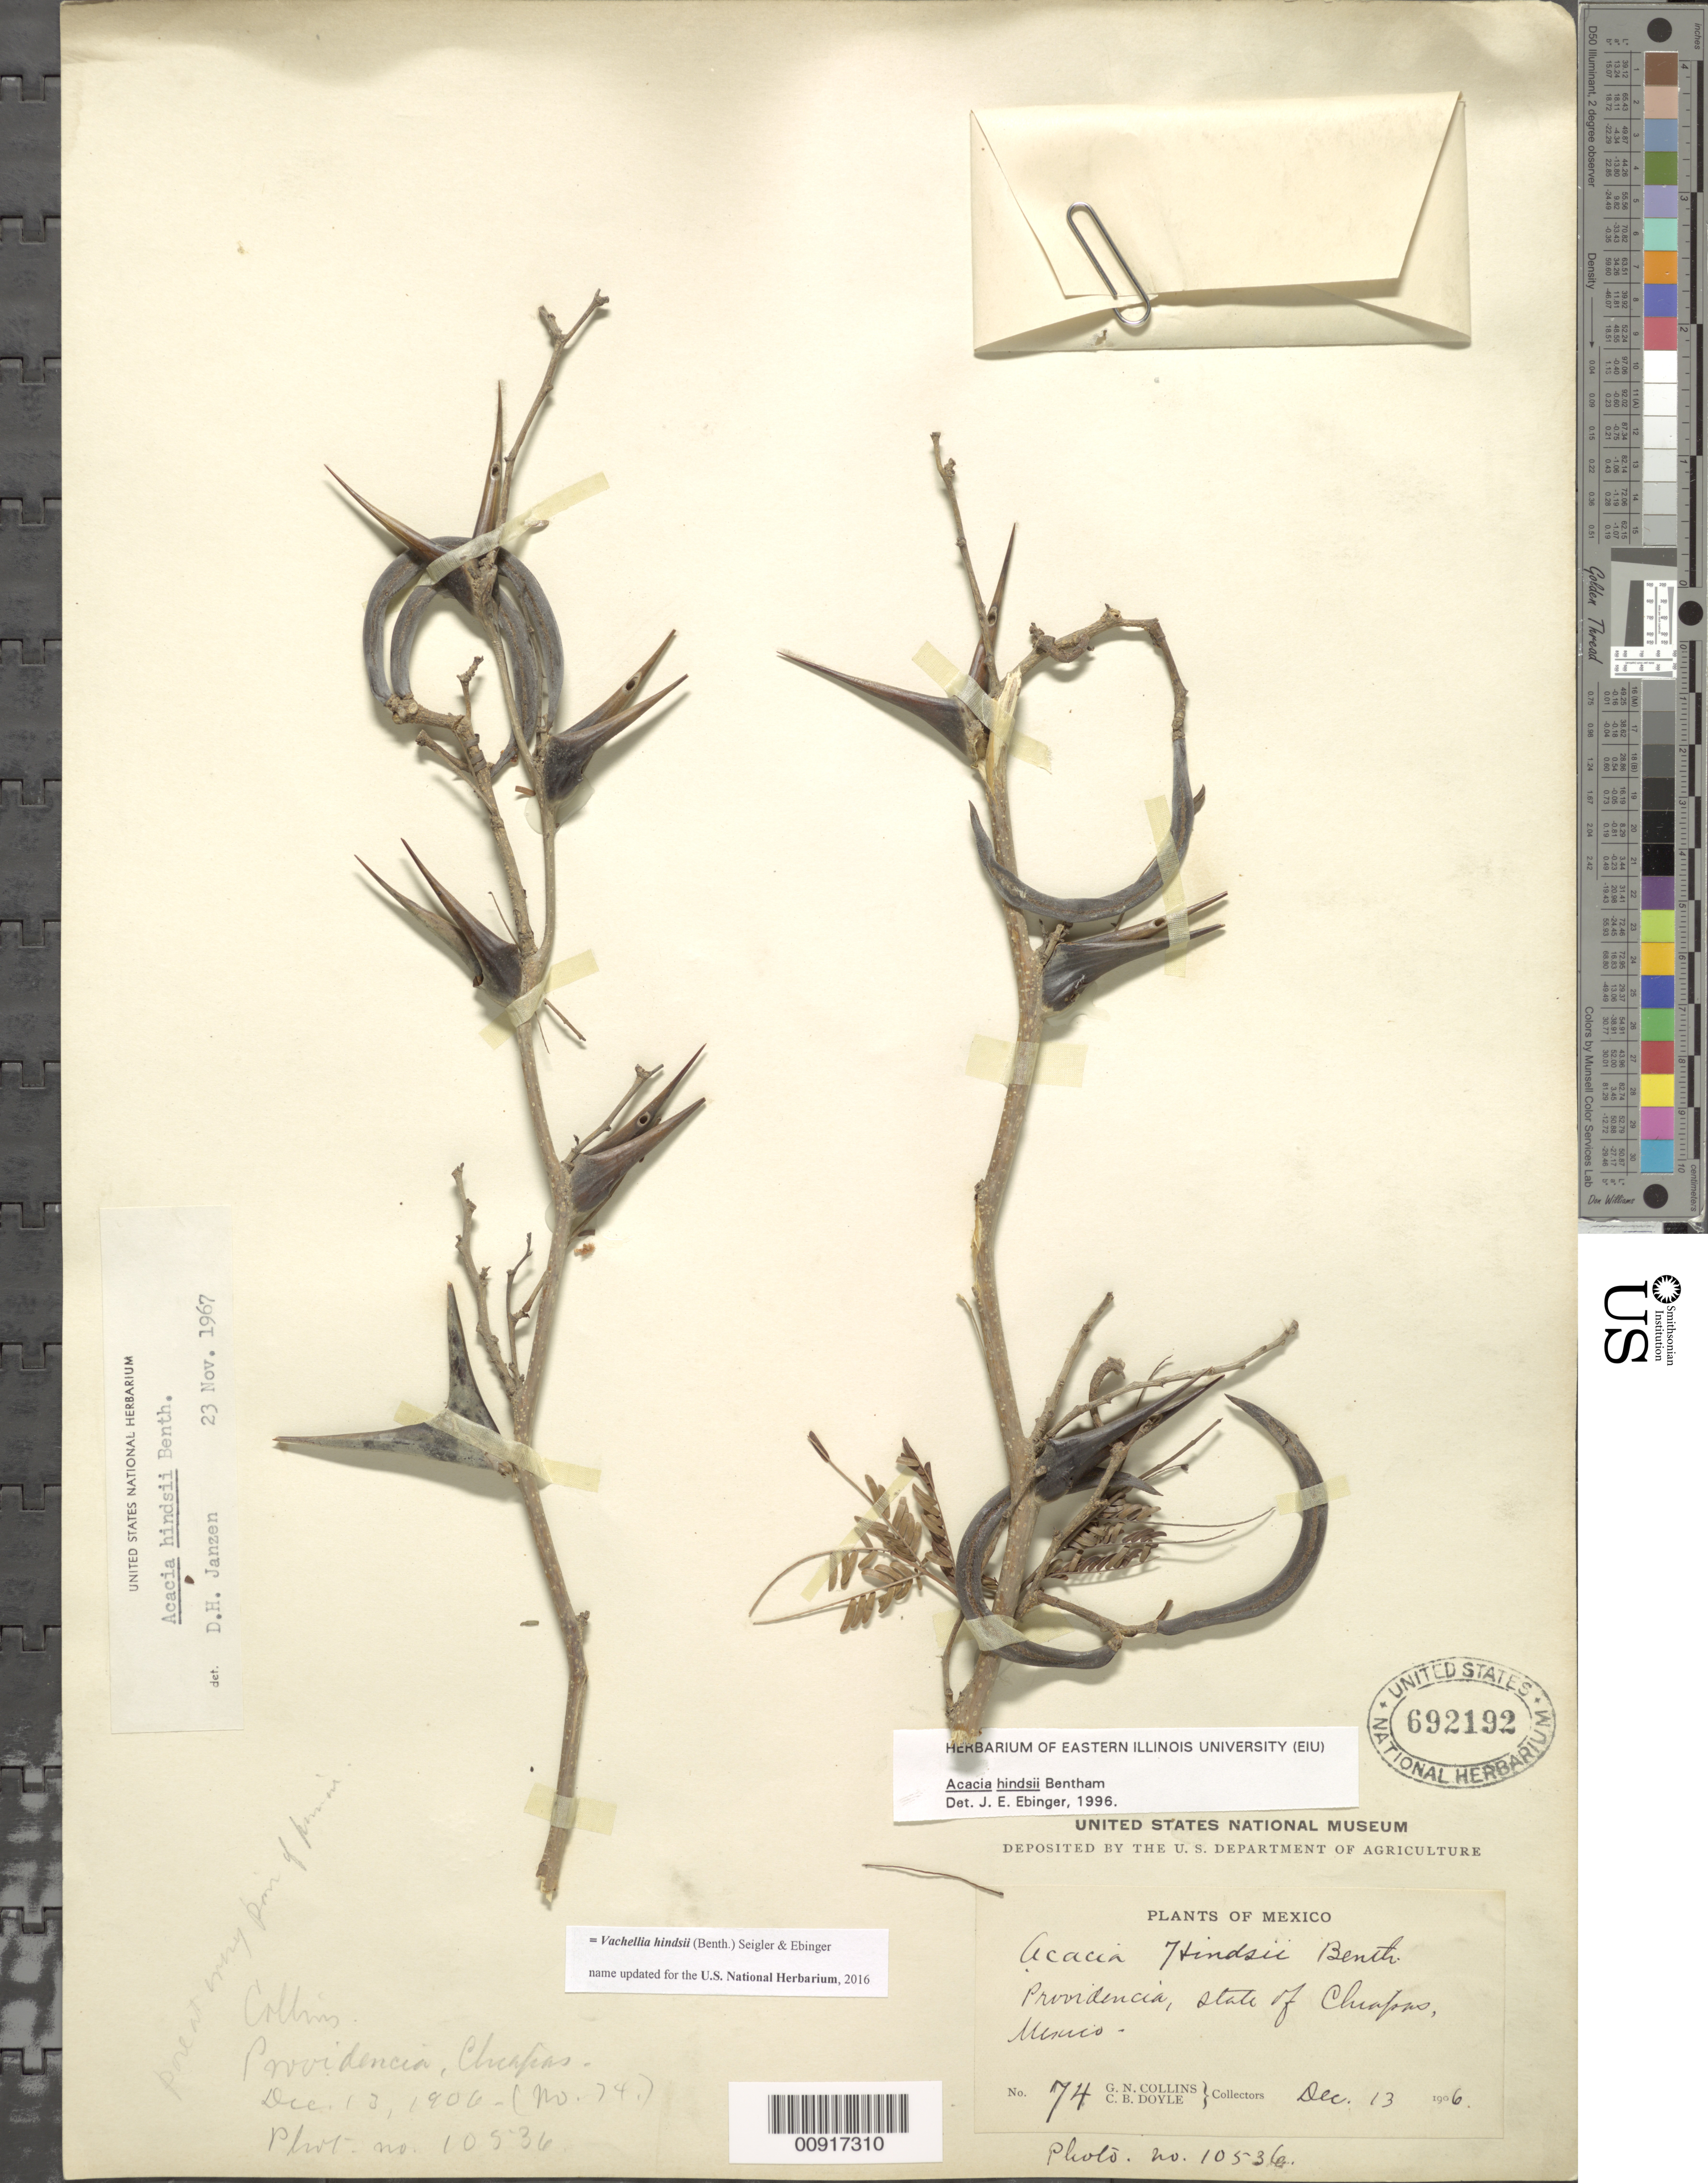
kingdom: Plantae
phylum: Tracheophyta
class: Magnoliopsida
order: Fabales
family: Fabaceae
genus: Vachellia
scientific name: Vachellia hindsii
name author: (Benth.) Seigler & Ebinger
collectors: G. N. Collins & C. Doyle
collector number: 74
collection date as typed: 13 Dec 1906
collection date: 1906-12-13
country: Mexico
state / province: Chiapas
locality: Providencia, State of Chiapas.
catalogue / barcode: US 692192